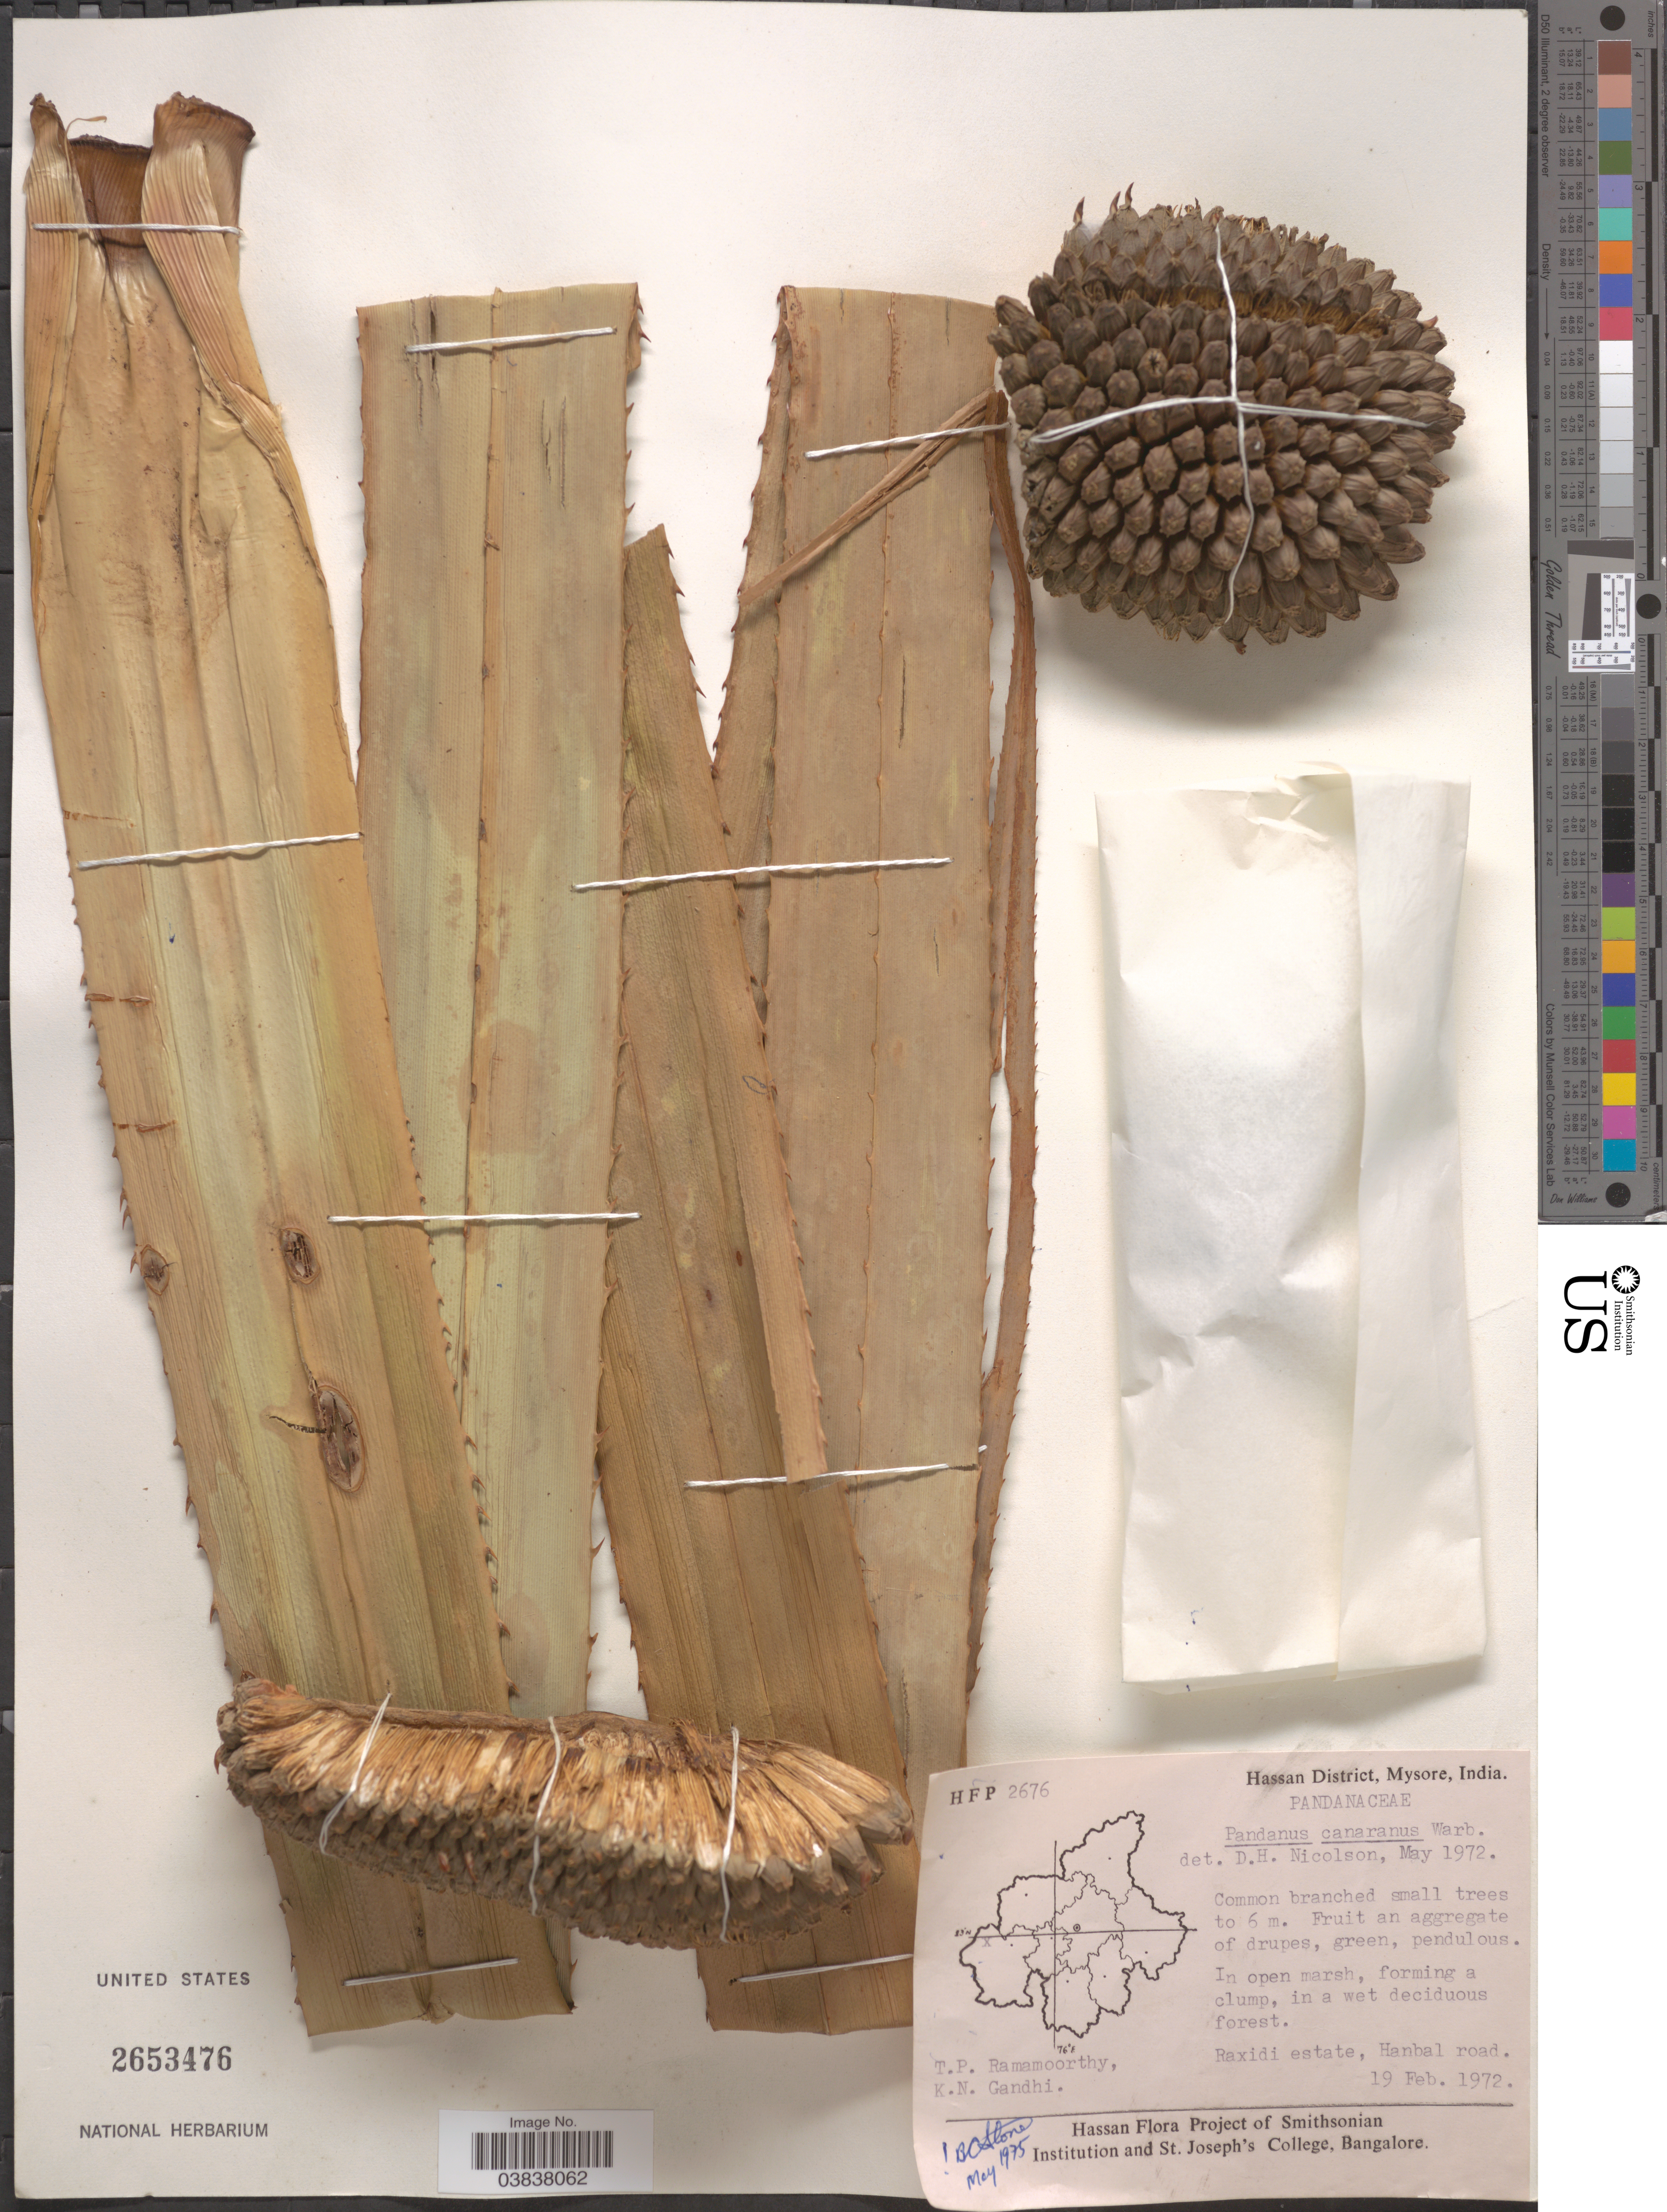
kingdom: Plantae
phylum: Tracheophyta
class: Liliopsida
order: Pandanales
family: Pandanaceae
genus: Pandanus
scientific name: Pandanus canaranus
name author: Warb.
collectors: T. P. Ramamoorthy & K. N. Gandhi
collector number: HFP2676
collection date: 1972-02-19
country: India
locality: Hassan District, Mysore. Raxidi estate, Hanbal road.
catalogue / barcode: US 2653476